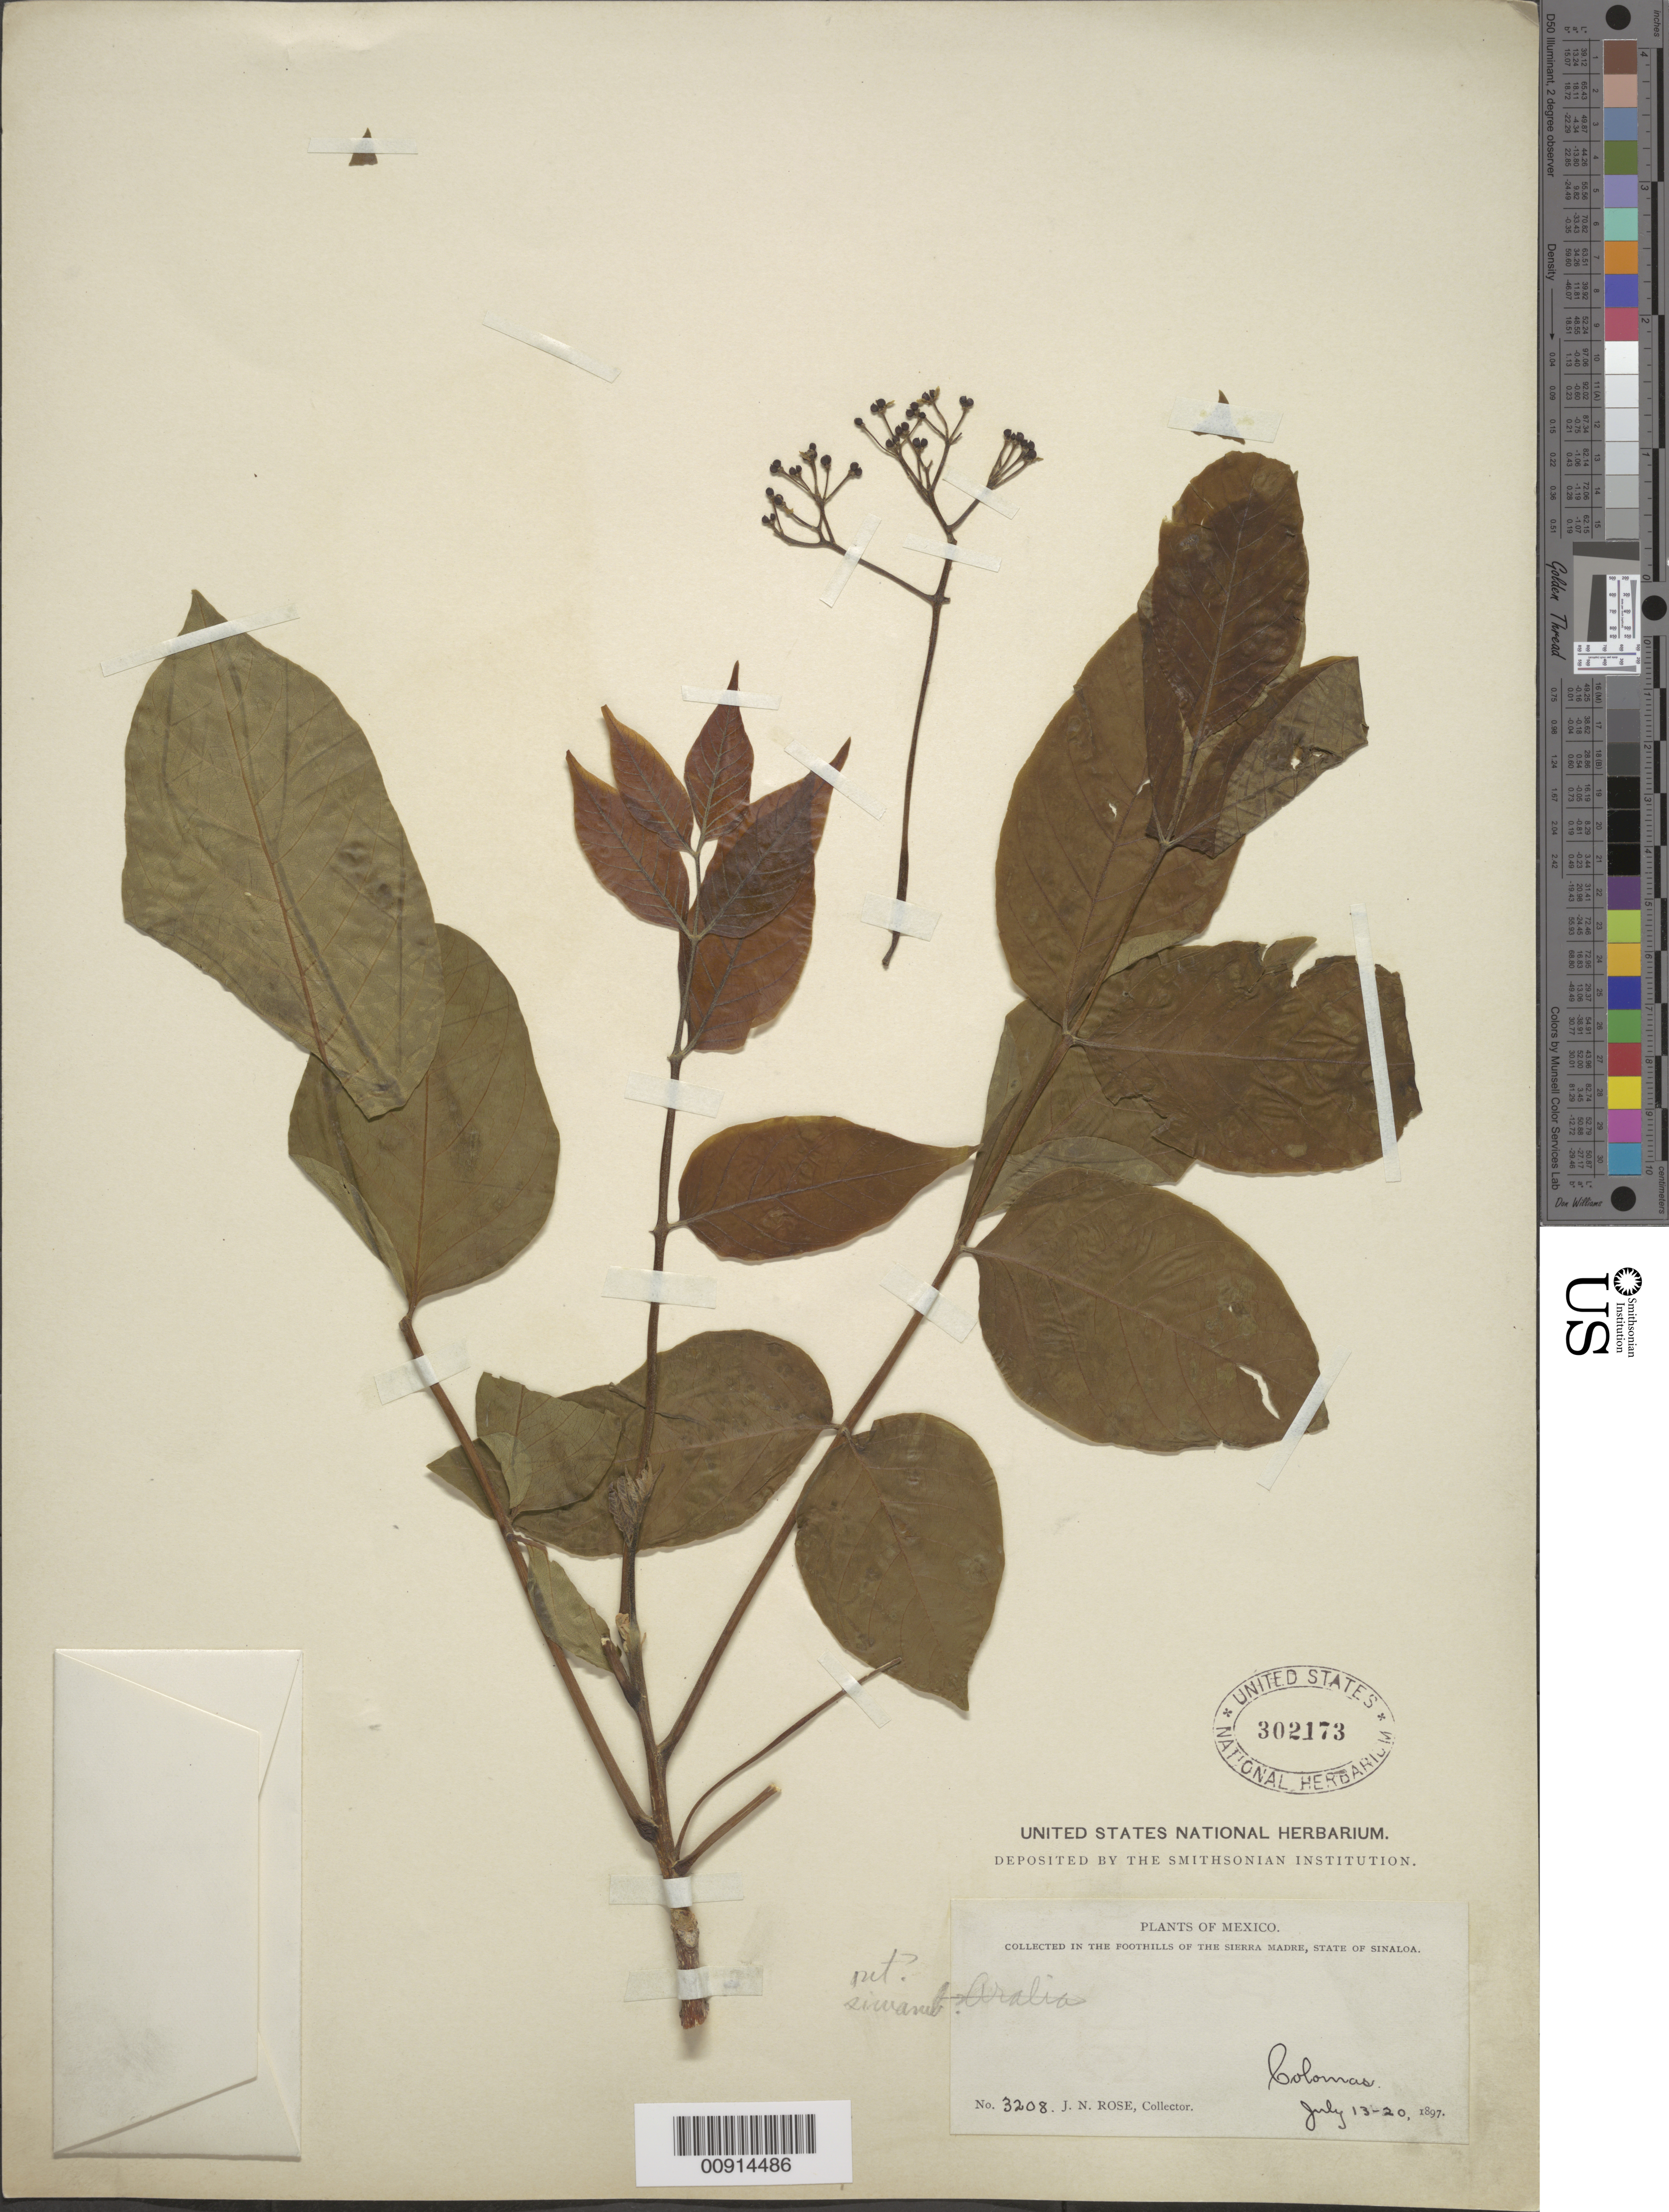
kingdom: Plantae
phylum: Tracheophyta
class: Magnoliopsida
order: Sapindales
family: Simaroubaceae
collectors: J. N. Rose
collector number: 3208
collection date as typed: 13 Jul 1897 to 20 Jul 1897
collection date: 1897-07-13/1897-07-20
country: Mexico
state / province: Sinaloa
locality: Colomas, in the foothills of the Sierra Madre, State of Sinaloa.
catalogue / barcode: US 302173